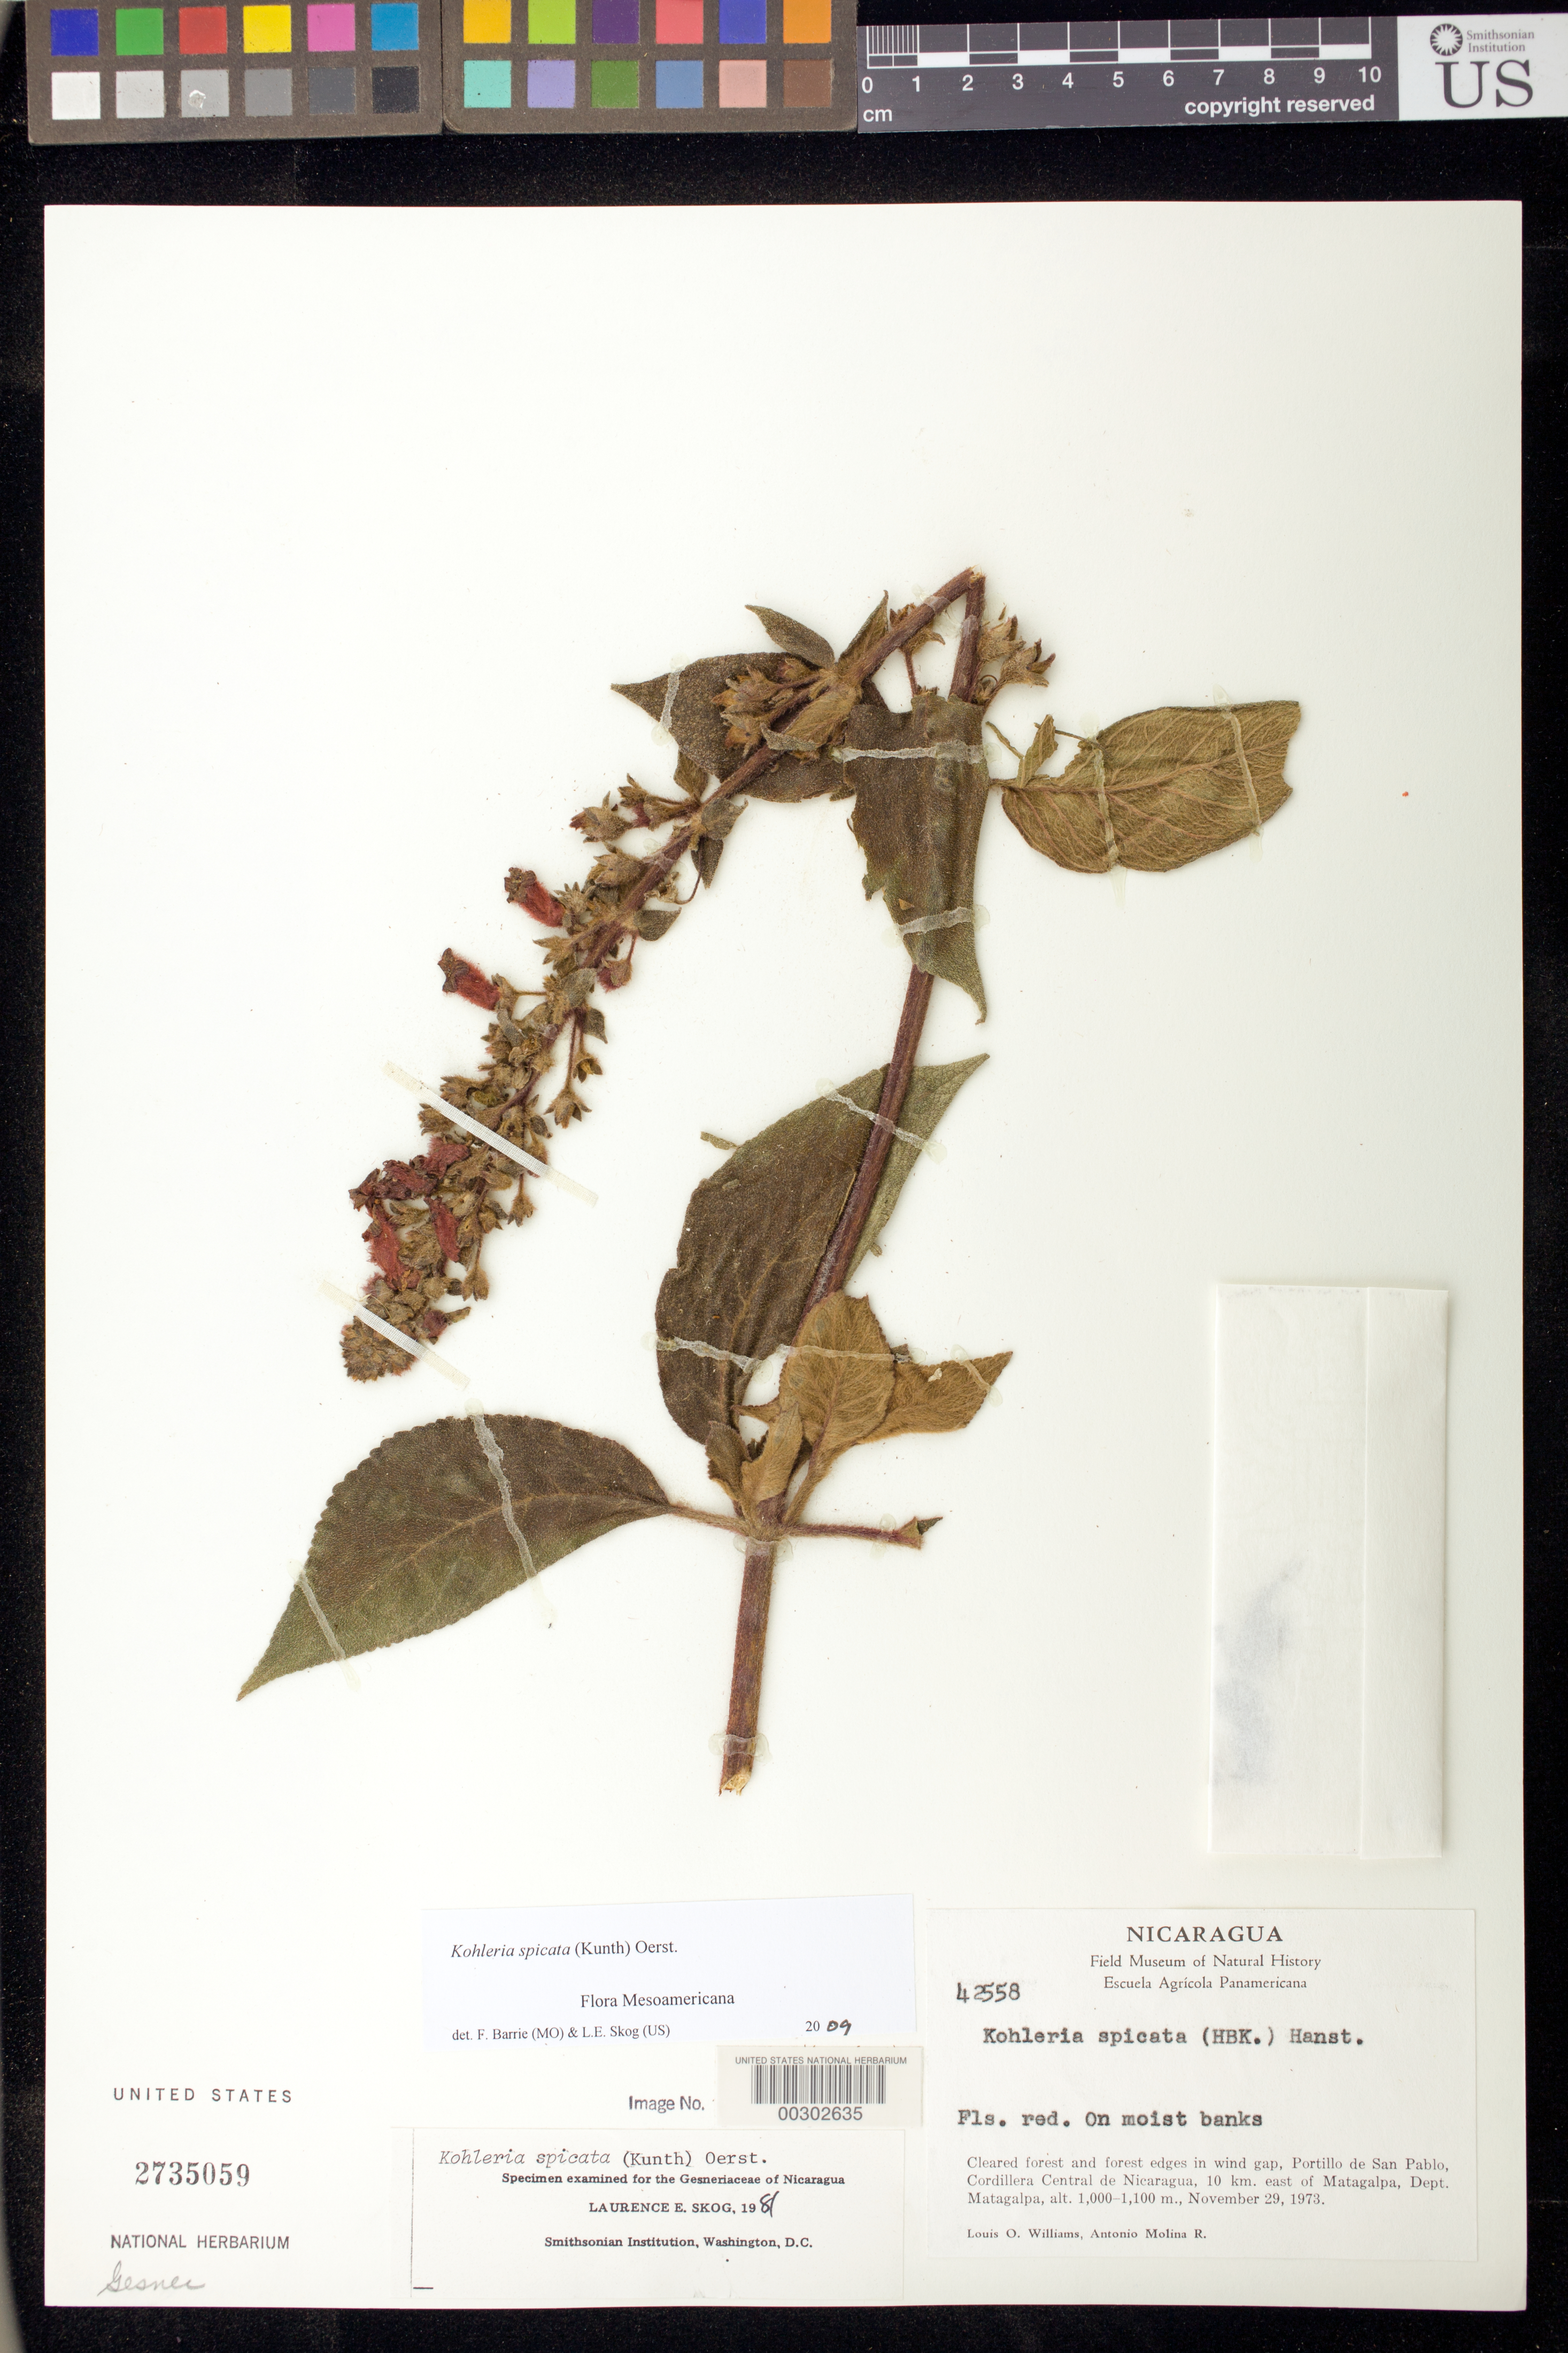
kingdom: Plantae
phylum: Tracheophyta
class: Magnoliopsida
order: Lamiales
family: Gesneriaceae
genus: Kohleria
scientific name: Kohleria spicata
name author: (Kunth) Oerst.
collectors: L. O. Williams & A. Molina R.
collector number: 42558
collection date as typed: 29 Nov 1973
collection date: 1973-11-29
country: Nicaragua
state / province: Matagalpa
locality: Portillo de San Pablo, Cordillera Central de Nicaragua, 10 km E of Matagalpa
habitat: Cleared forest and forest edges in wind gap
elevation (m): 1000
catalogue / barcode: US 2735059